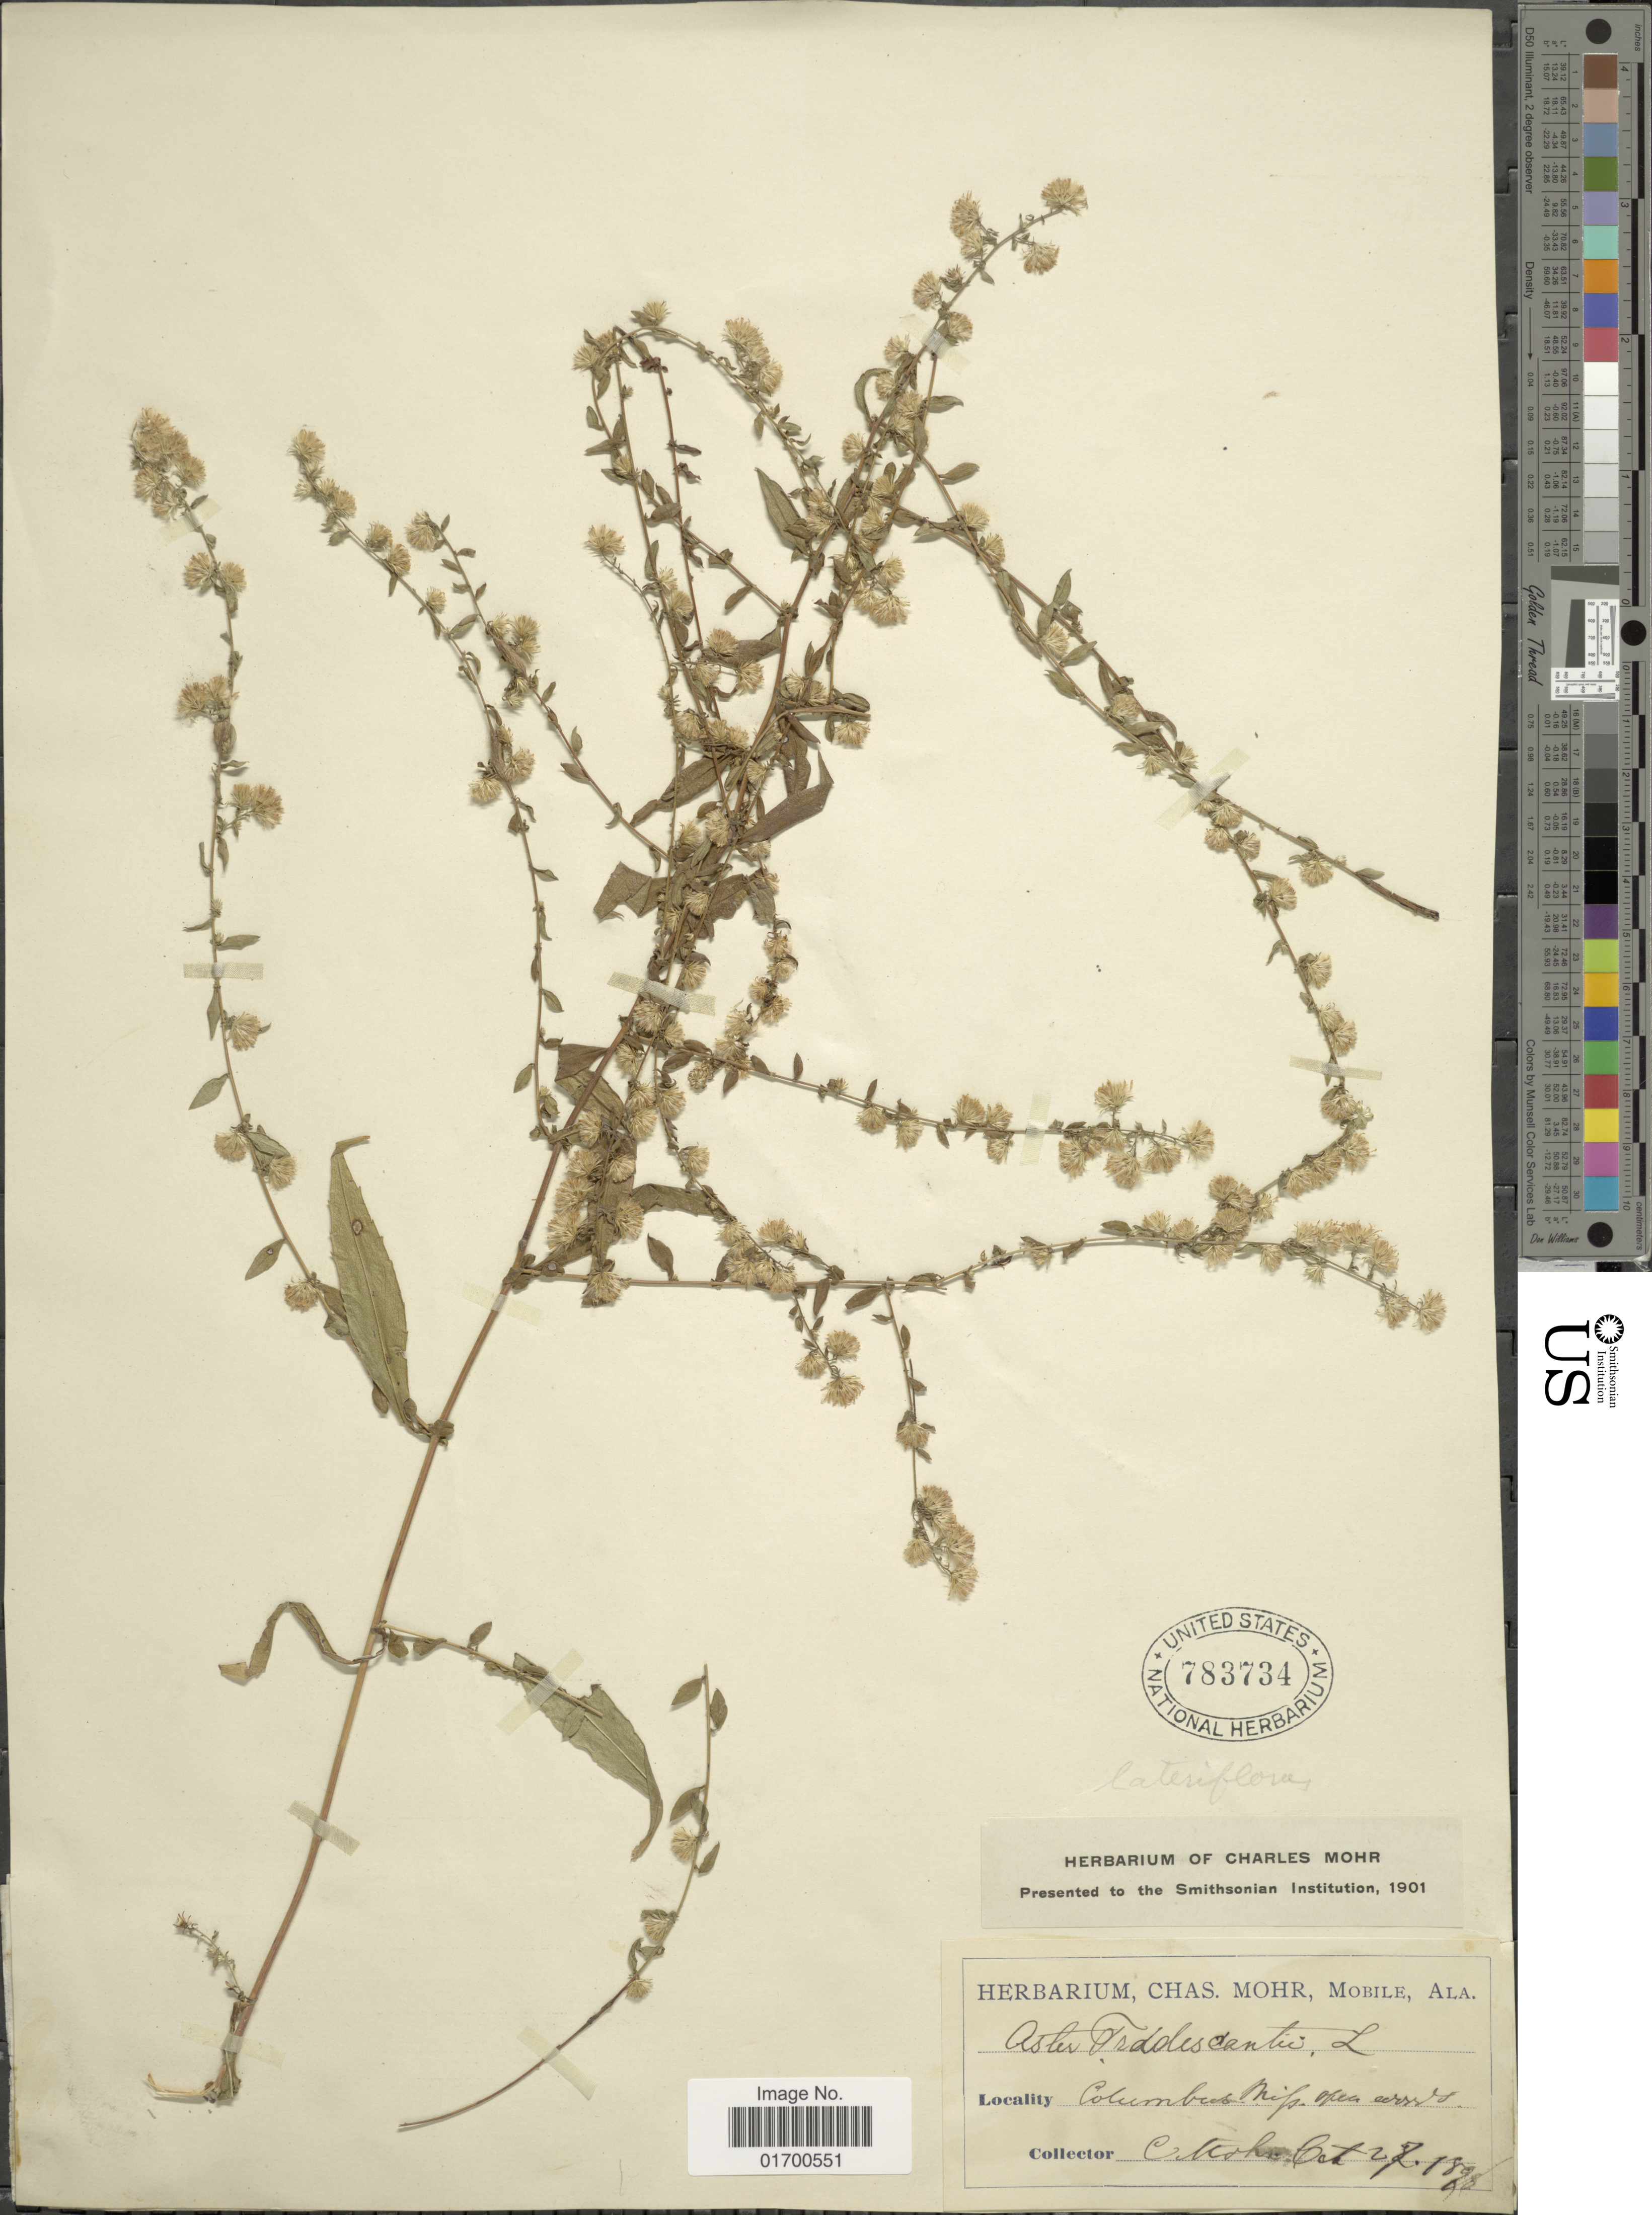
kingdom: Plantae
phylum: Tracheophyta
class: Magnoliopsida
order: Asterales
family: Asteraceae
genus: Symphyotrichum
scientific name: Symphyotrichum lateriflorum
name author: (L.) Á. Löve & D. Löve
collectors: C. T. Mohr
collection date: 1898-10-28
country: United States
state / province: Michigan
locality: Columbus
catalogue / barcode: US 783734